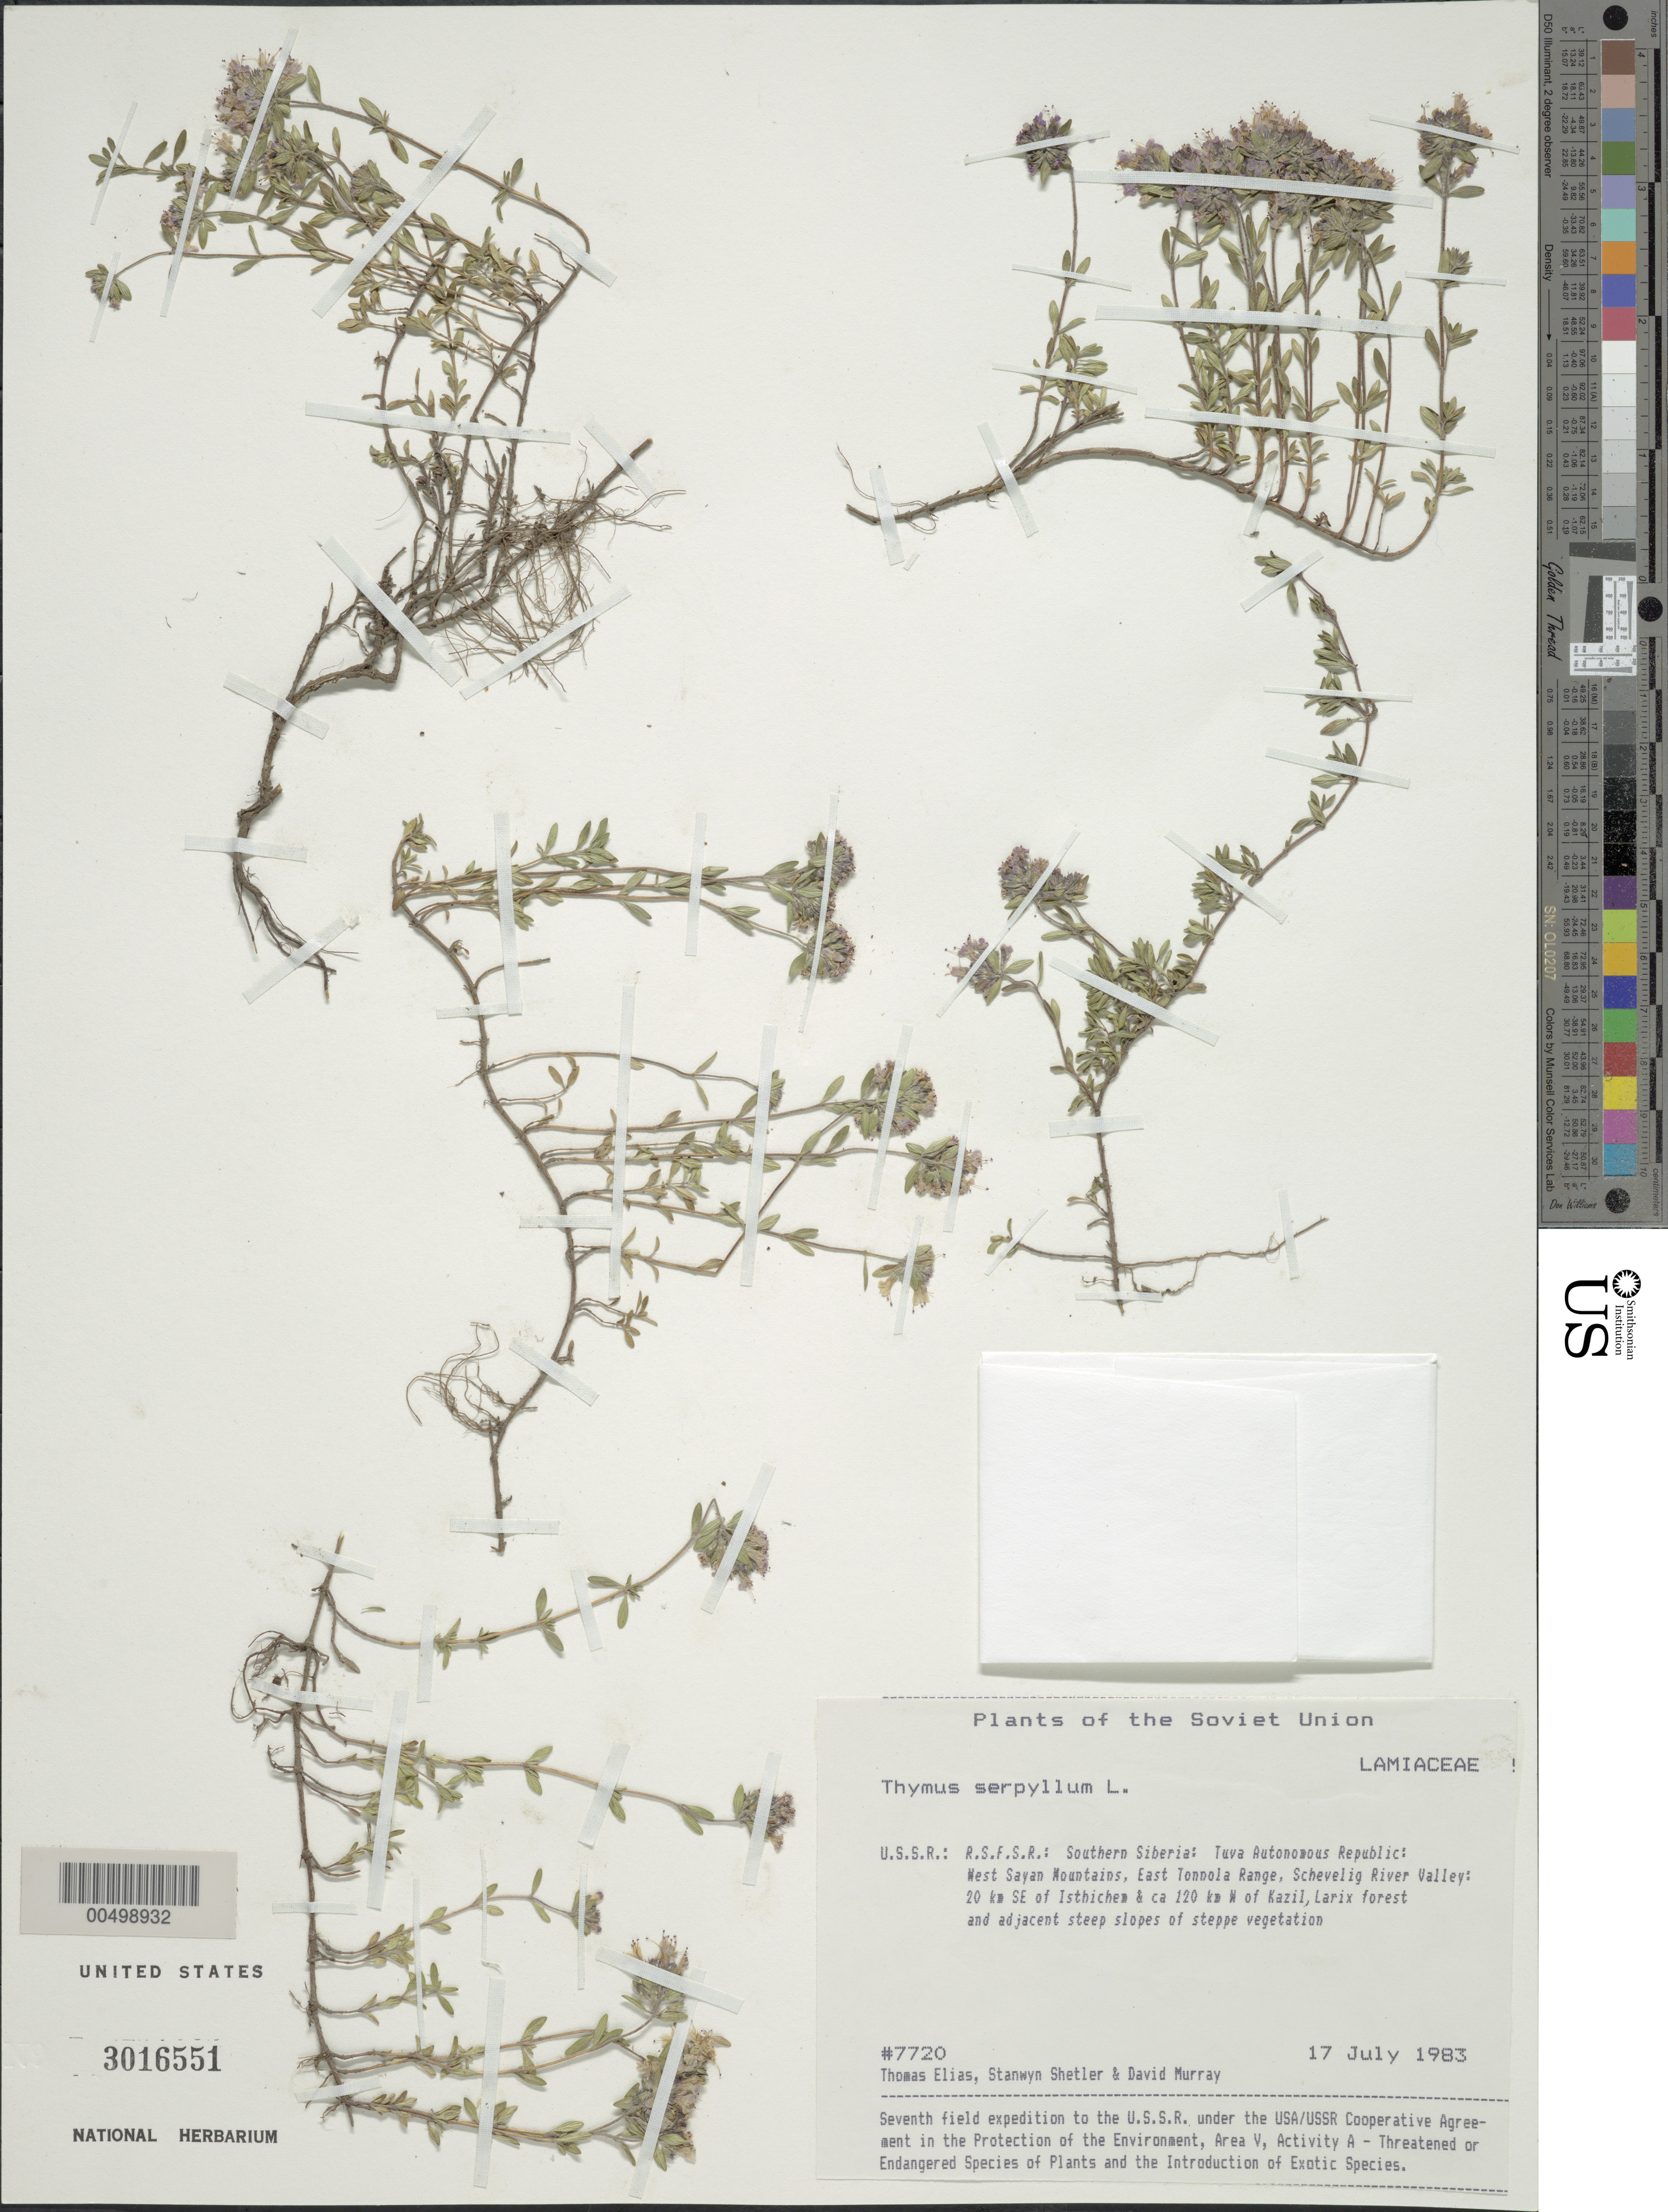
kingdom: Plantae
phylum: Tracheophyta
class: Magnoliopsida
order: Lamiales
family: Lamiaceae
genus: Thymus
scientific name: Thymus serpyllum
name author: L.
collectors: T. Elias, S. Shetler & D. F. Murray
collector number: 7720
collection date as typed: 17 Jul 1983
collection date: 1983-07-17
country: Russian Federation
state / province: Tuva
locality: West Sayan Mountains, E Tonnola [Tannu-Ola] Range, Schevelig River Valley, 20 km SE of Isthichem [Ishti-Khem], *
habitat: Larix forest and adjacent steep slopes of steppe vegetation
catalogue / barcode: US 3016551